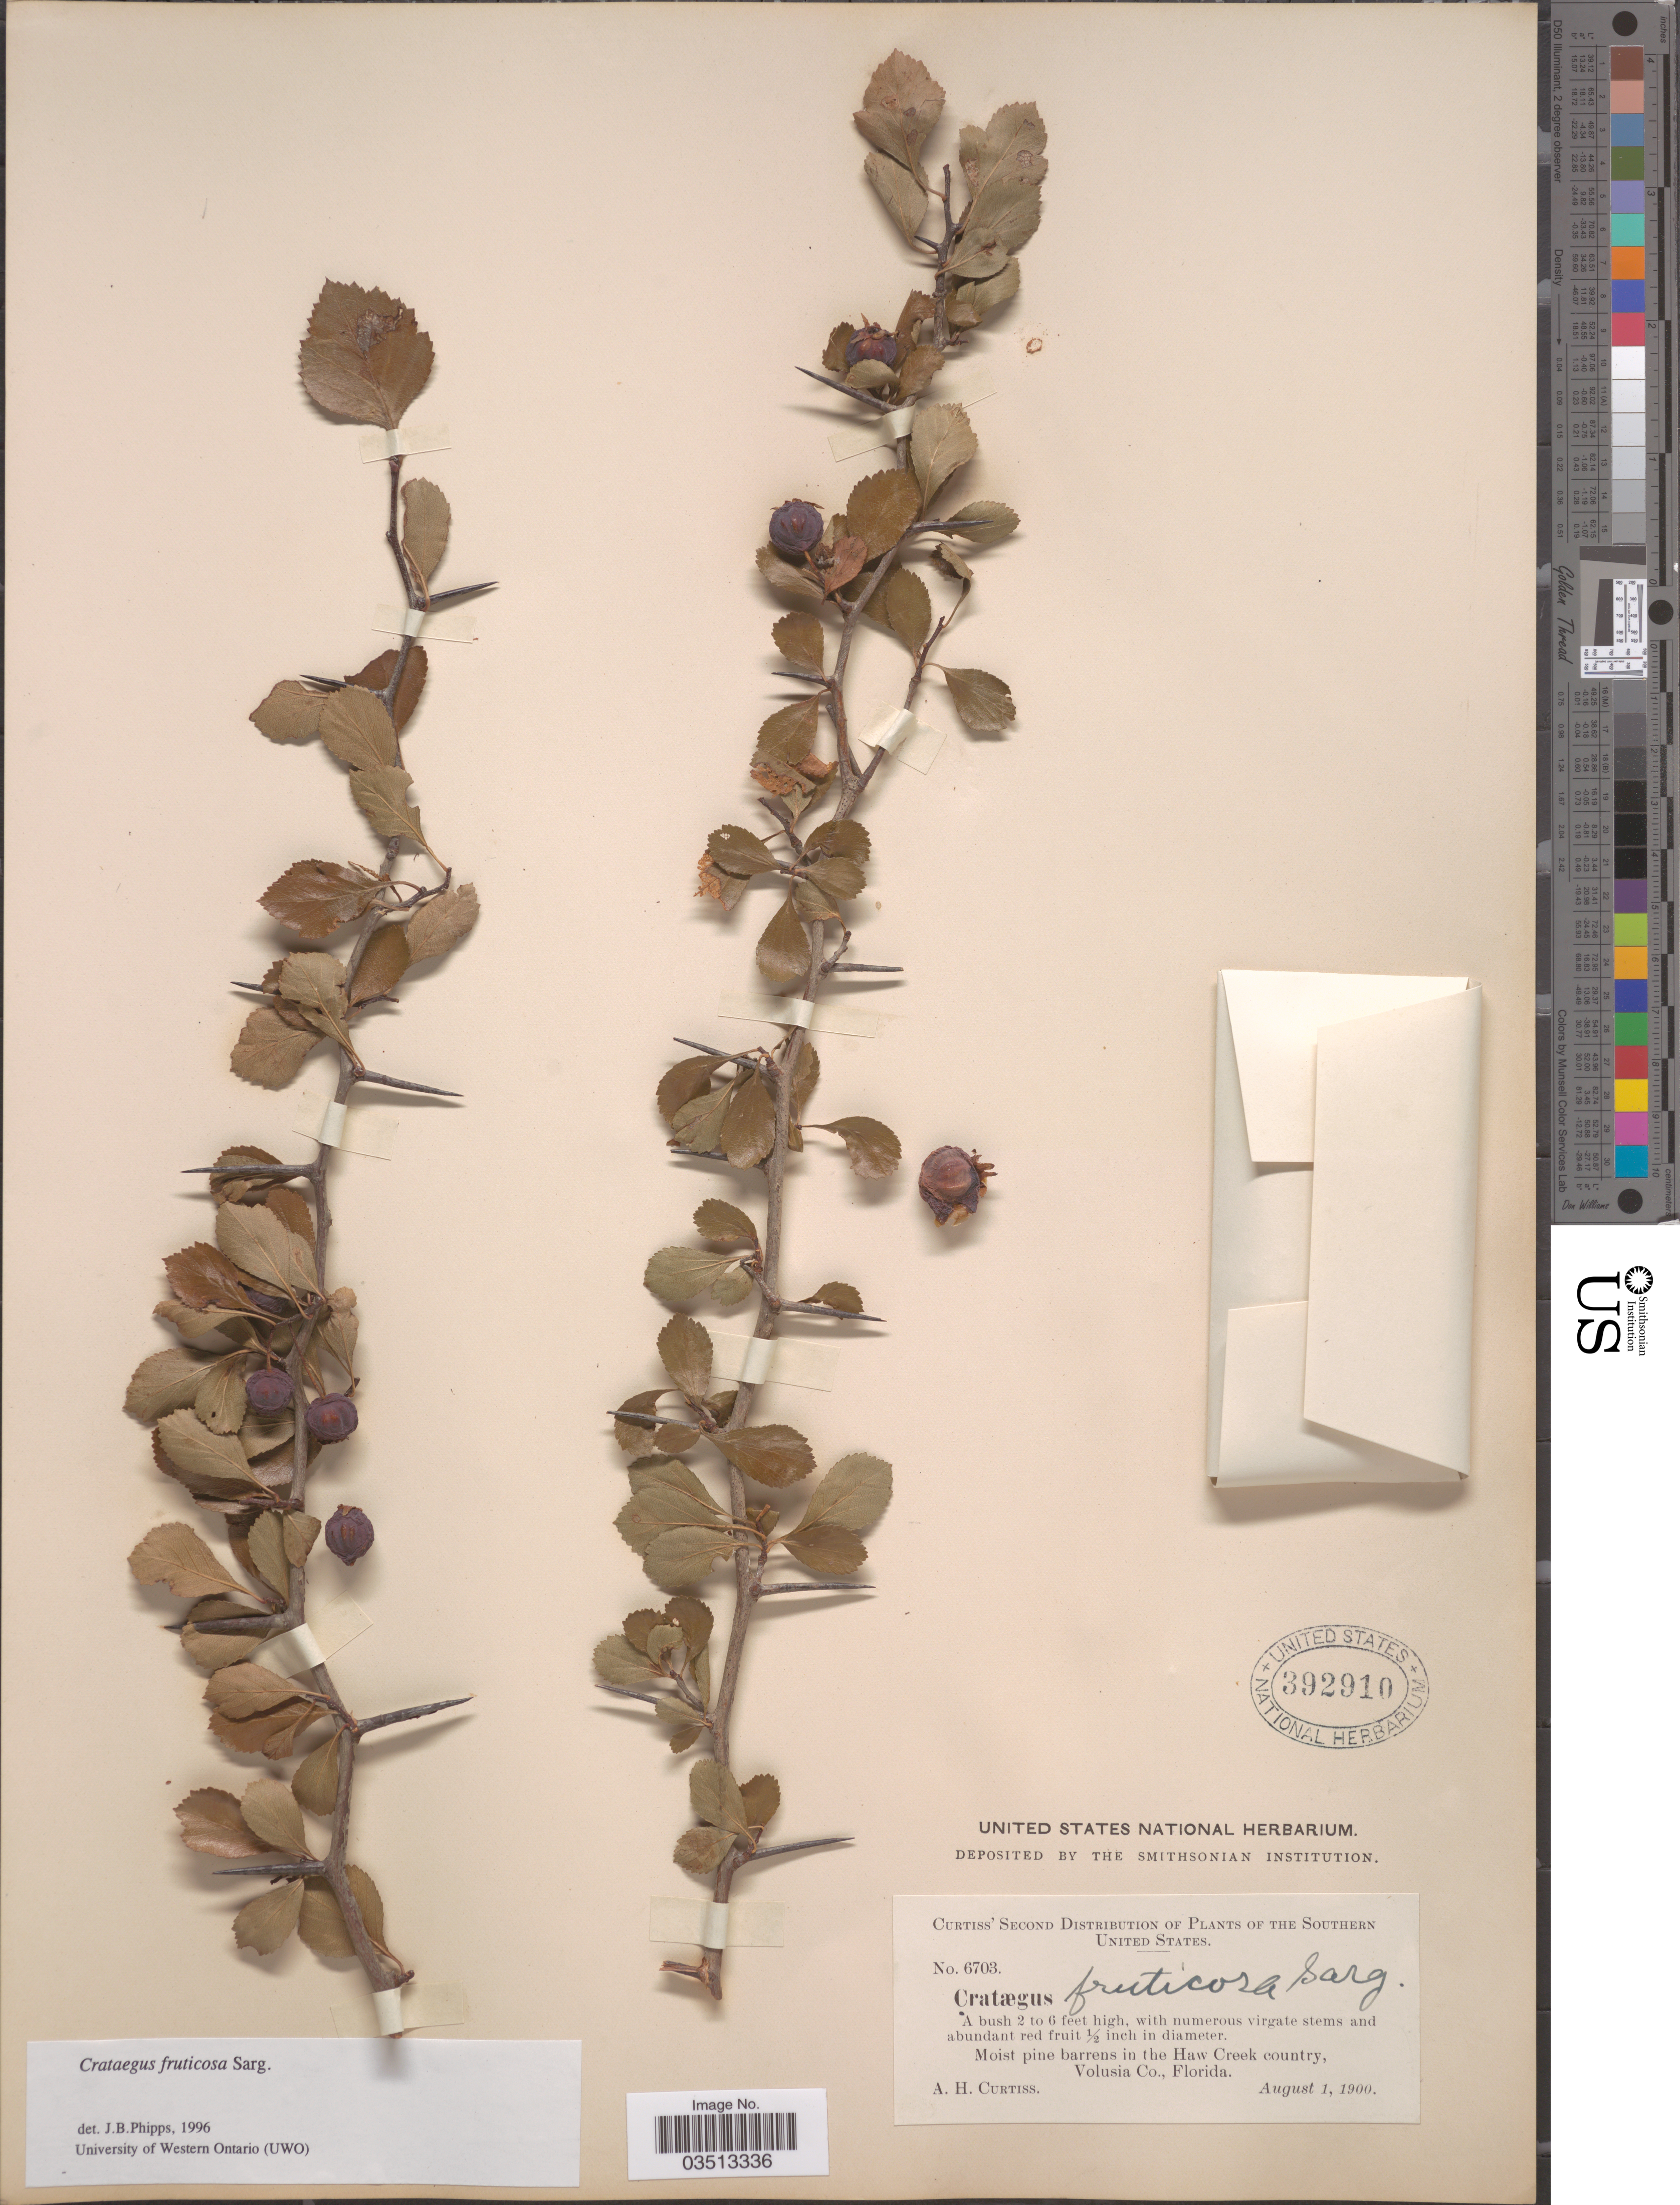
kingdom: Plantae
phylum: Tracheophyta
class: Magnoliopsida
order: Rosales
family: Rosaceae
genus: Crataegus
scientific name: Crataegus aestivalis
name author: (Walter) Torr. & A. Gray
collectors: A. H. Curtiss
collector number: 6703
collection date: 1900-08-01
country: United States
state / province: Florida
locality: Southern United States. Haw Creek country, Volusia Co.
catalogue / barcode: US 392910